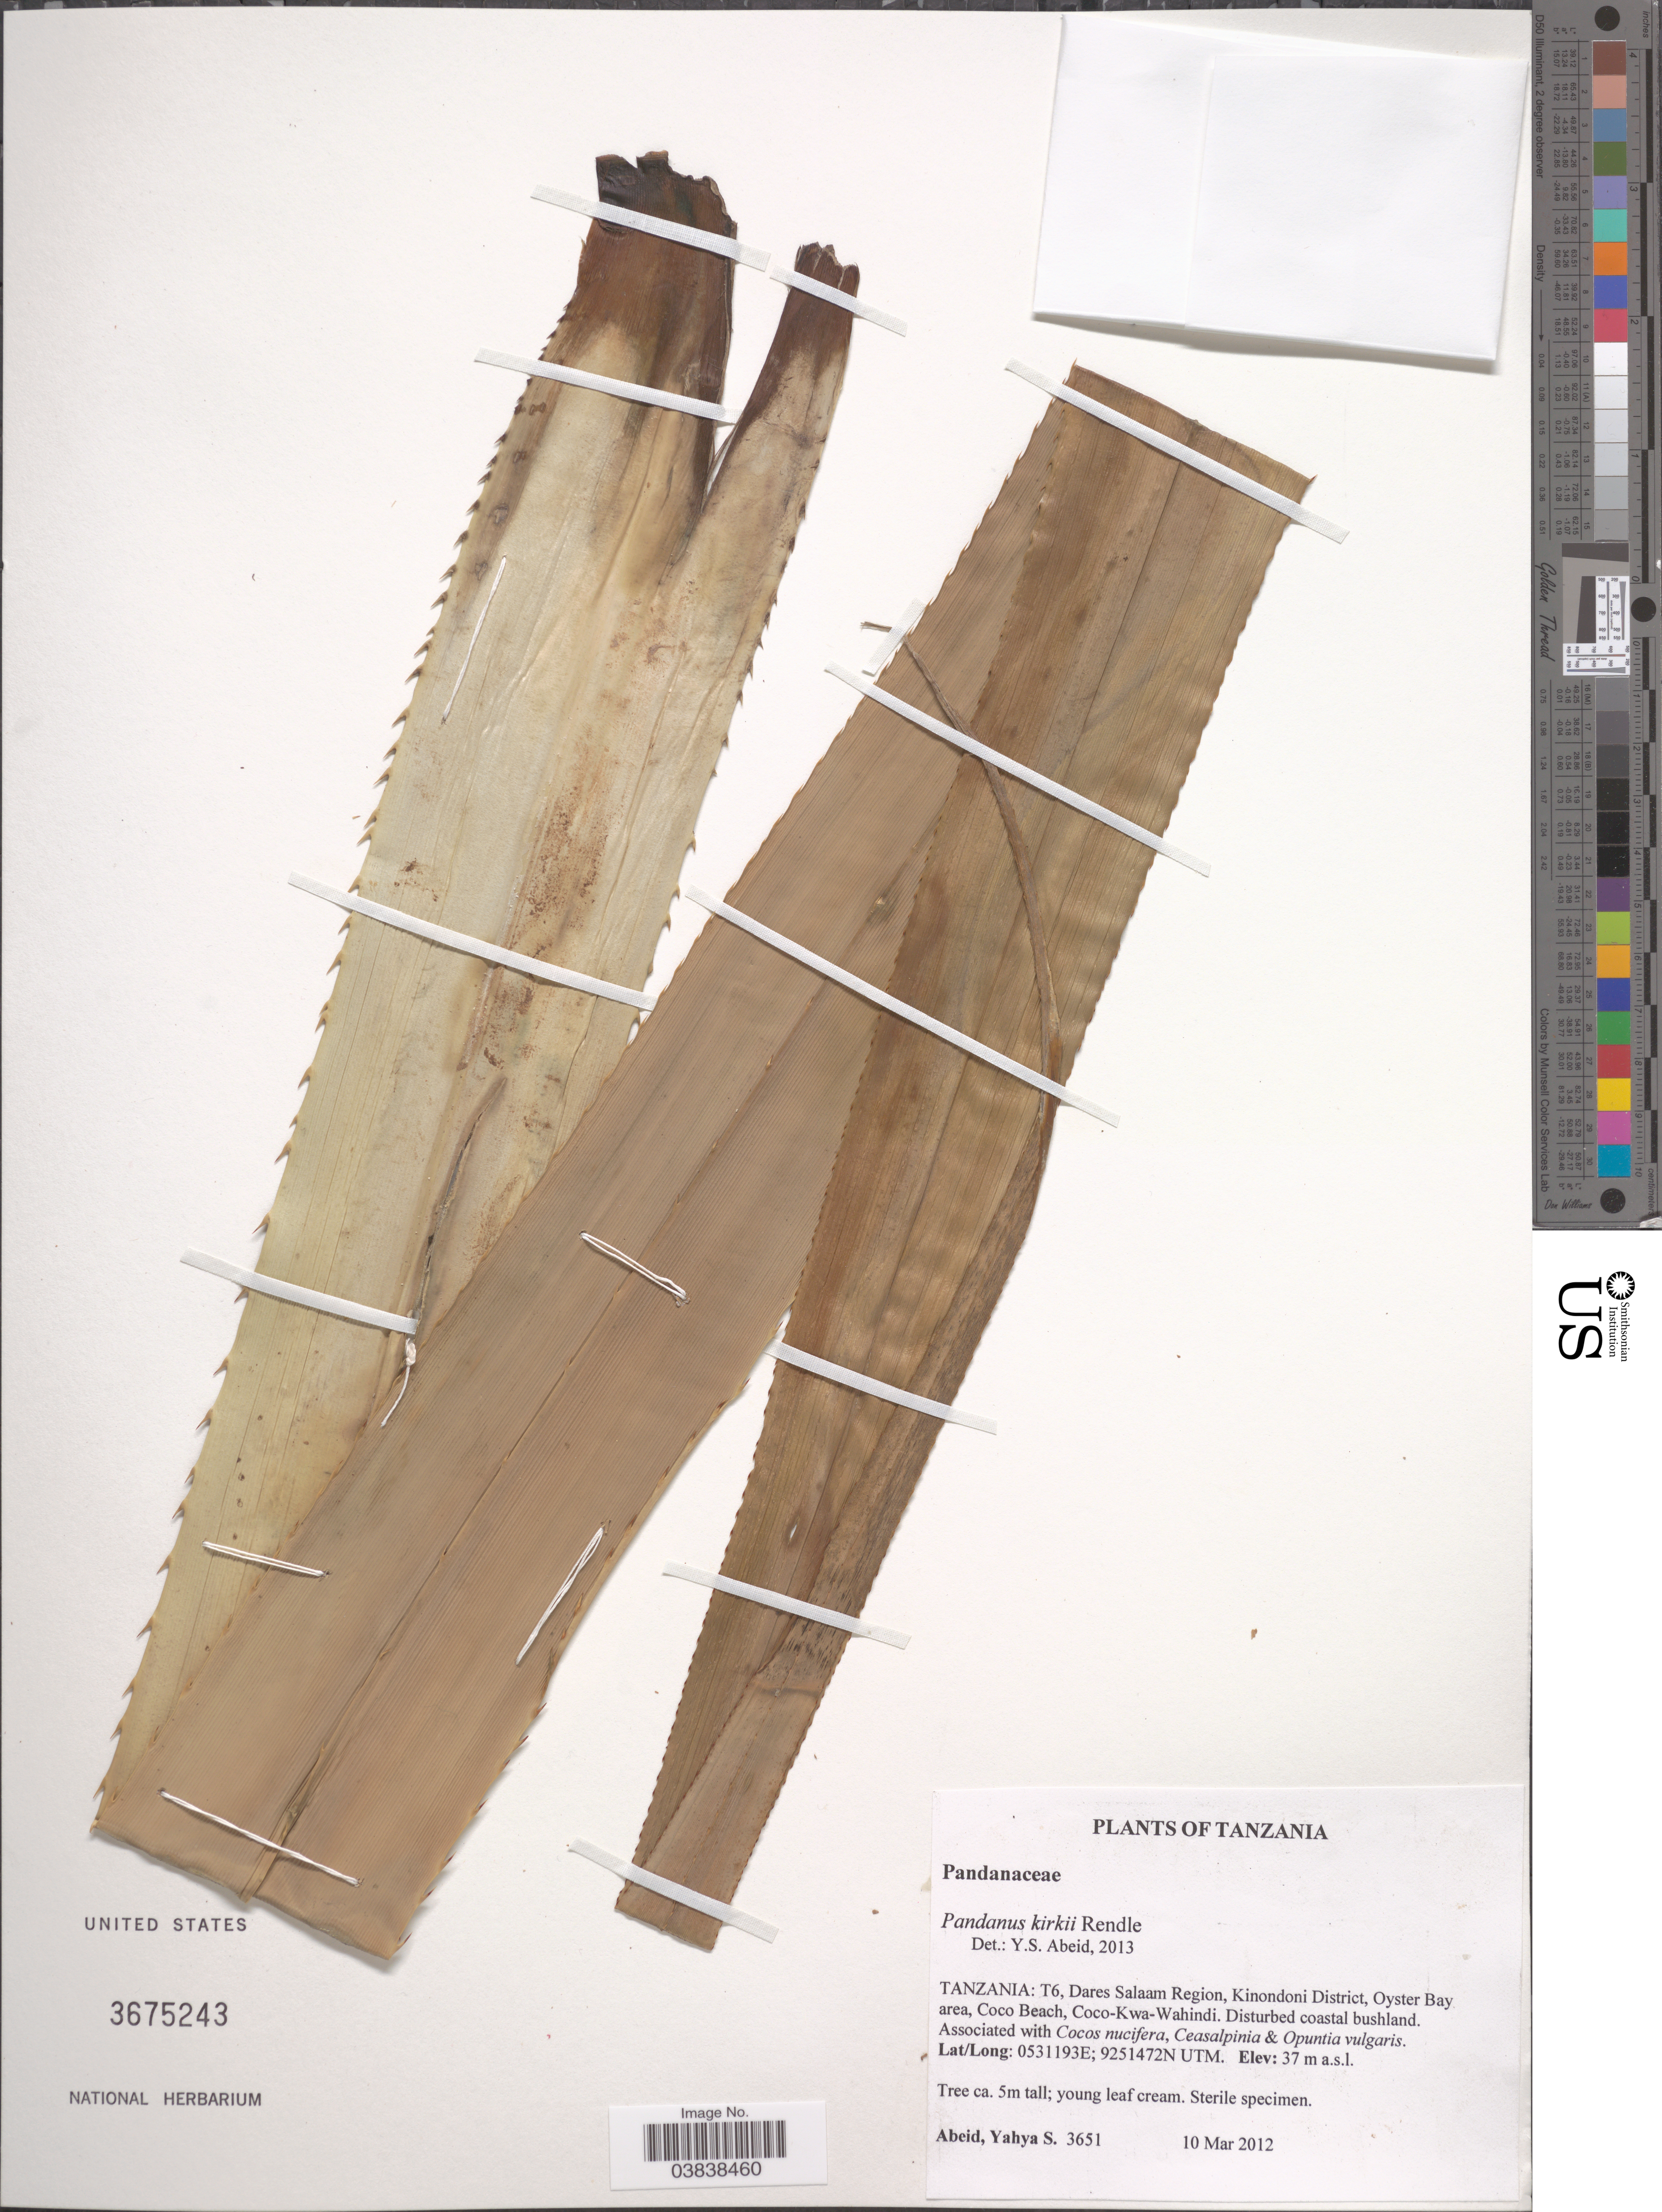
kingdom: Plantae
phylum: Tracheophyta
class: Liliopsida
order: Pandanales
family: Pandanaceae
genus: Pandanus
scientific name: Pandanus kirkii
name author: Rendle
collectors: Y. Abeid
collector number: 3651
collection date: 2012-03-10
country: Tanzania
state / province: Dar es Salaam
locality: T6, Dares Salaam Region, Kinondoni District, Oyster Bay area, Coco Beach, Coco-Kwa-Wahindi.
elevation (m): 37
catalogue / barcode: US 3675243